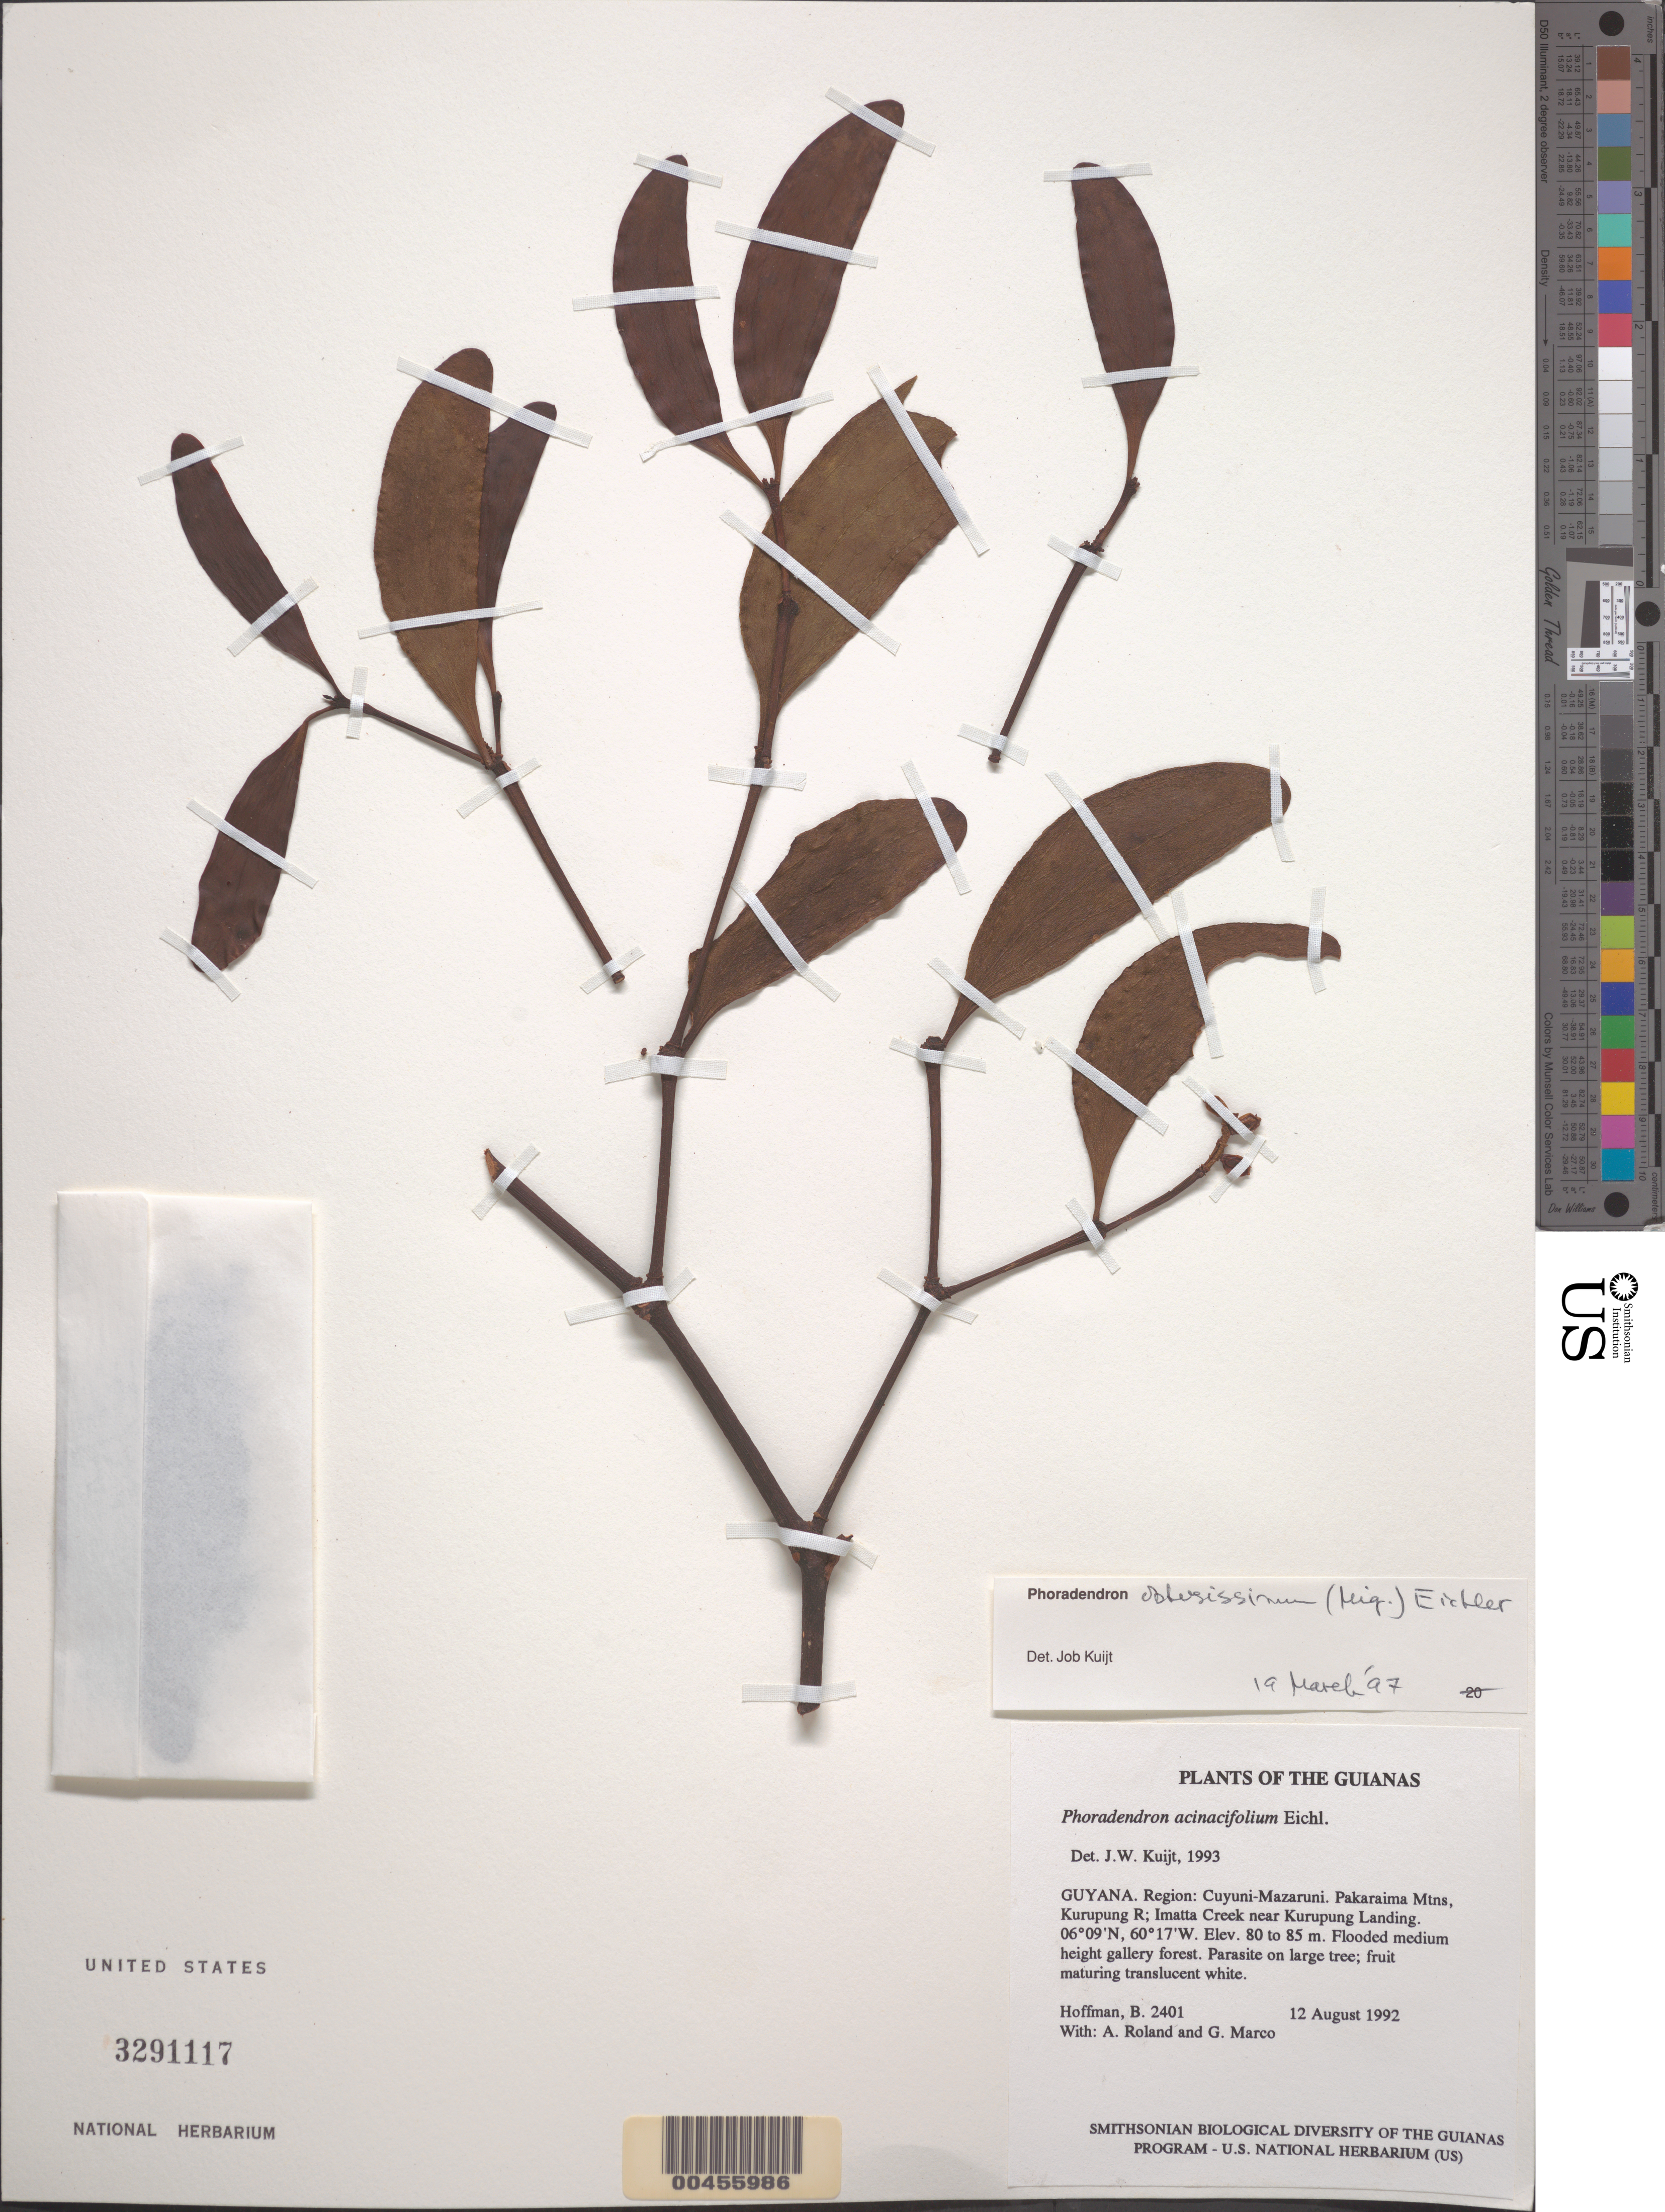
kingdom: Plantae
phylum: Tracheophyta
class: Magnoliopsida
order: Santalales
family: Viscaceae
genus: Phoradendron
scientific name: Phoradendron obtusissimum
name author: (Miq.) Eichler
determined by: Kuijt, Job, (CANADA)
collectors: B. Hoffman, E. Roland & G. Marco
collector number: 2401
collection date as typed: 12 August 1992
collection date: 1992-08-12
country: Guyana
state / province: Cuyuni-Mazaruni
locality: Pakaraima Mountains, Kurupung River; Imatta Creek, near Kurupung Landing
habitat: Flooded medium height gallery forest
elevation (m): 80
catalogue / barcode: US 3291117